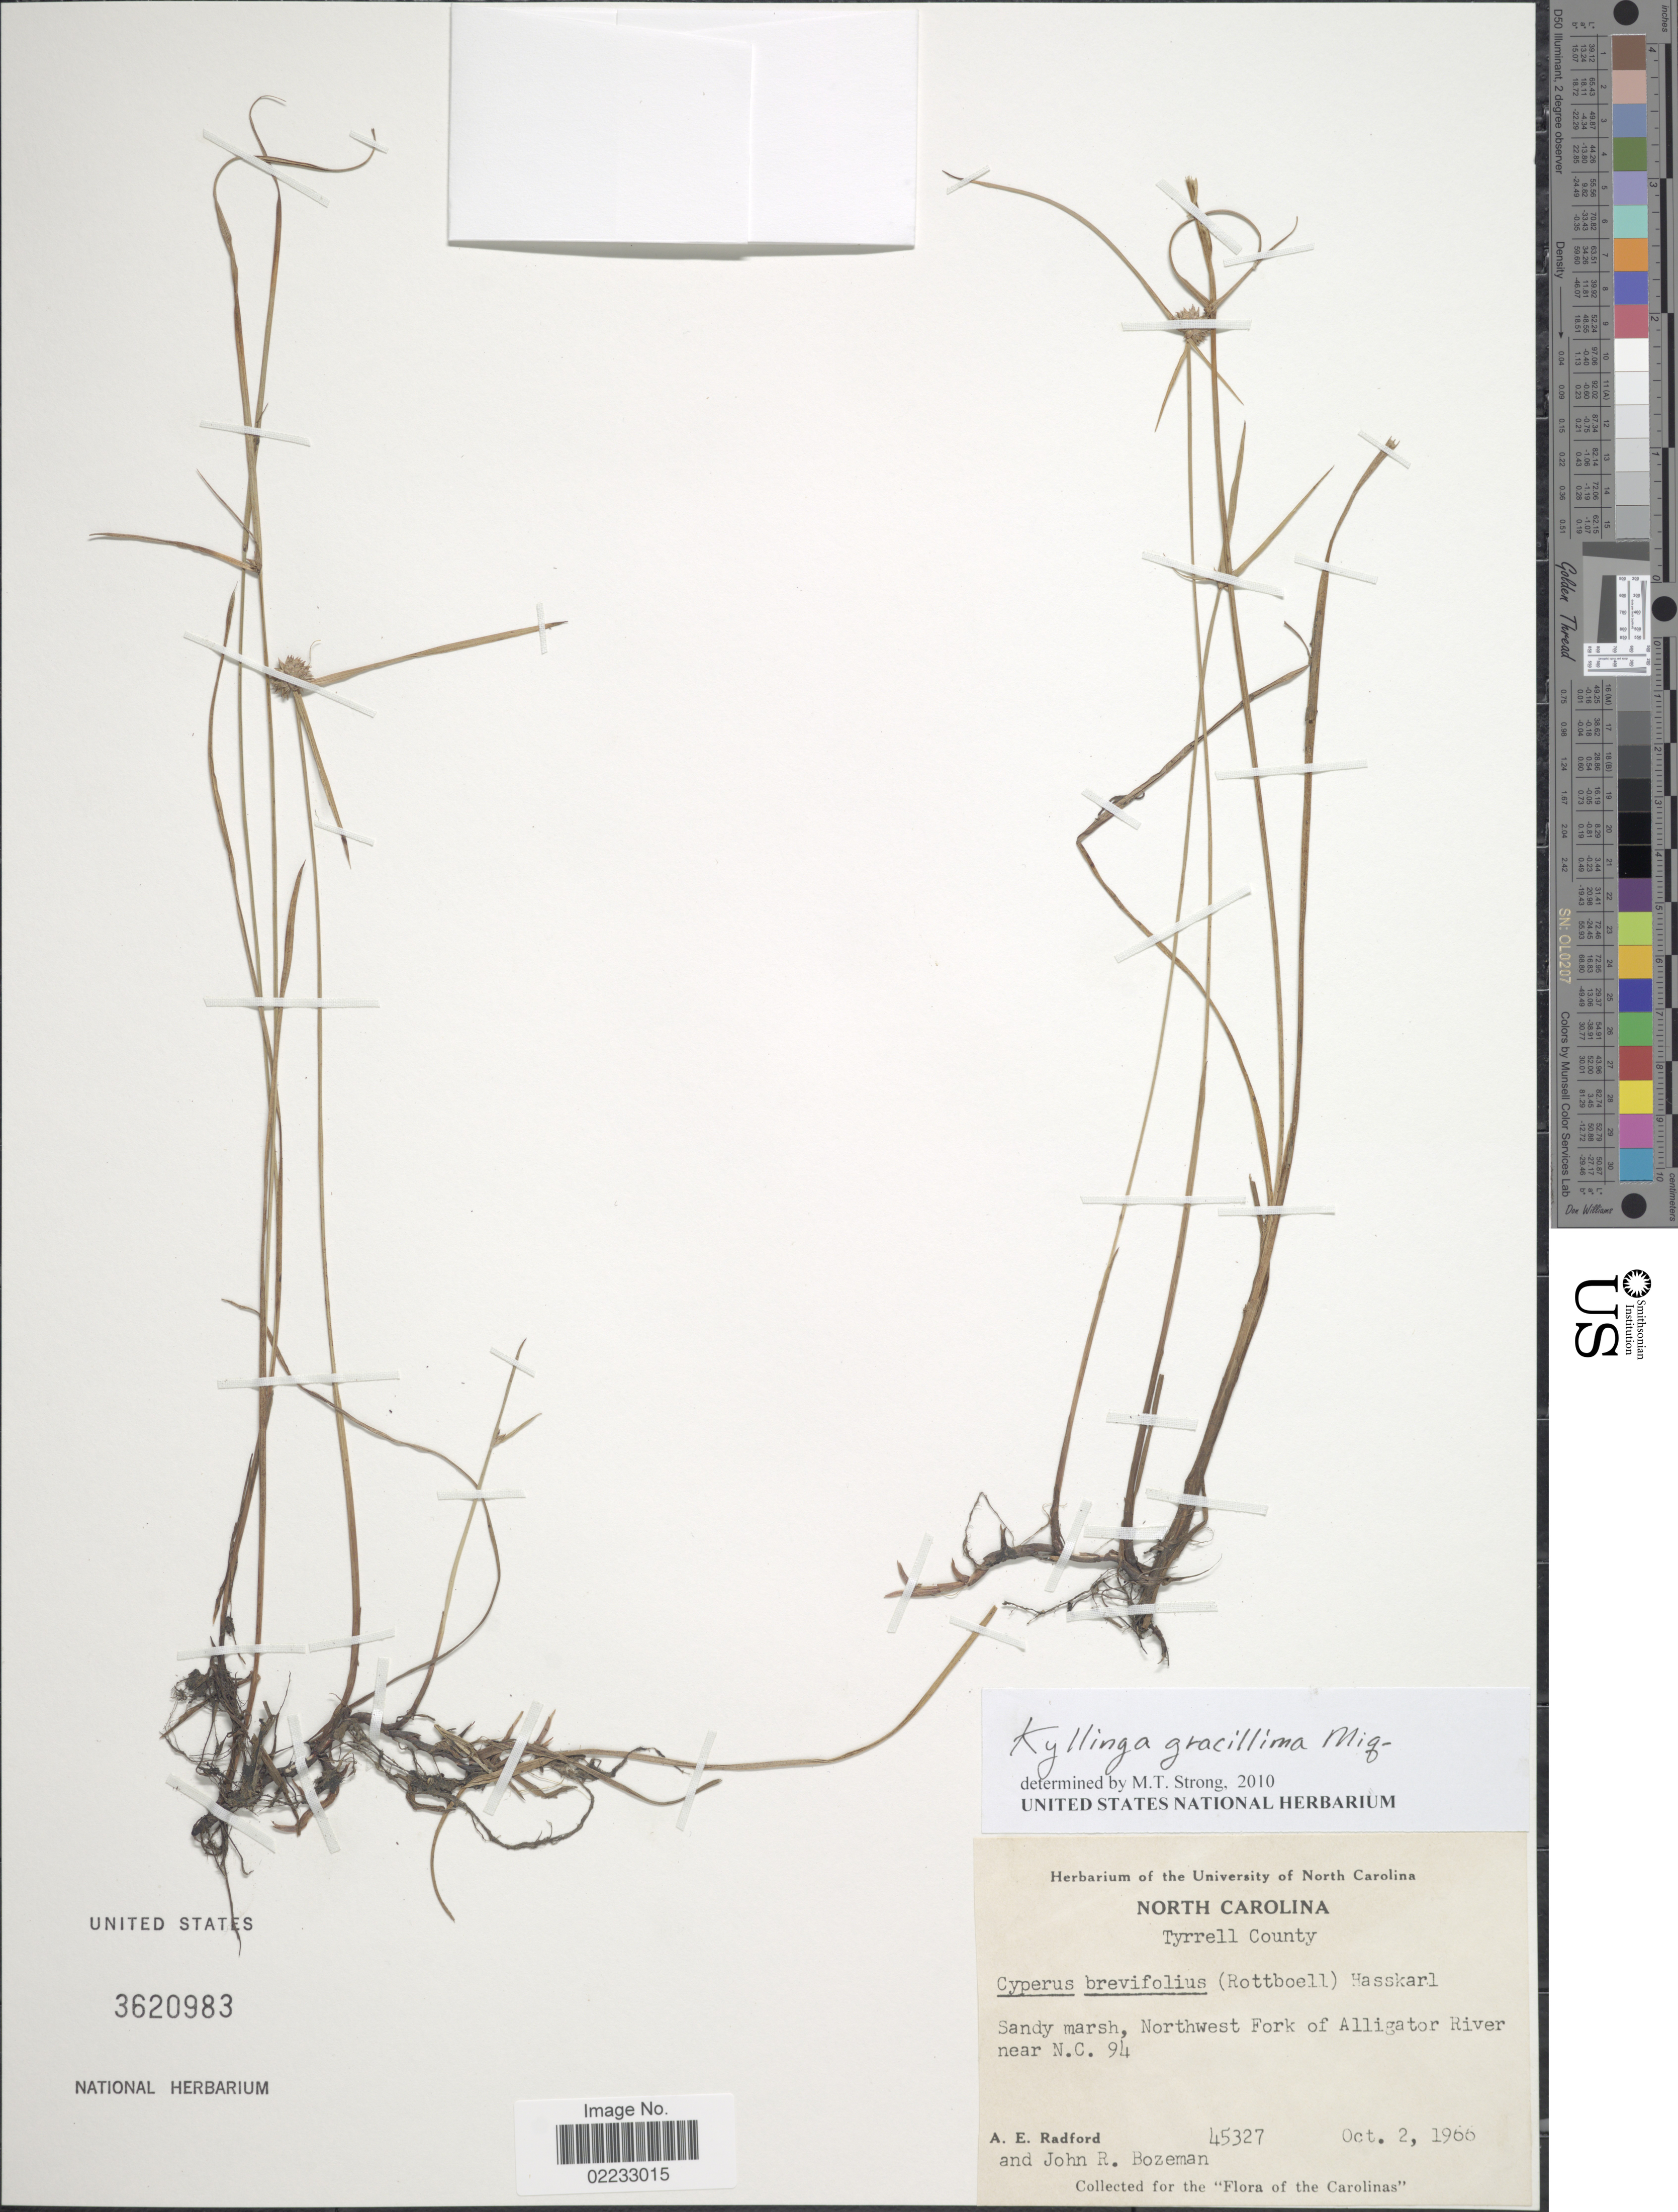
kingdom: Plantae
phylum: Tracheophyta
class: Liliopsida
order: Poales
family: Cyperaceae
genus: Cyperus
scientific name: Cyperus brevifolioides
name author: Thieret & Delahouss.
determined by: Strong, M. T., (US), Smithsonian Institution - National Museum of Natural History (UNITED STATES)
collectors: A. E. Radford & J. R. Bozeman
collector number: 45327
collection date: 1966-10-02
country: United States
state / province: North Carolina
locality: Tyrrell County. Northwest Fork of Alligator River near N. C. 94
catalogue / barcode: US 3620983